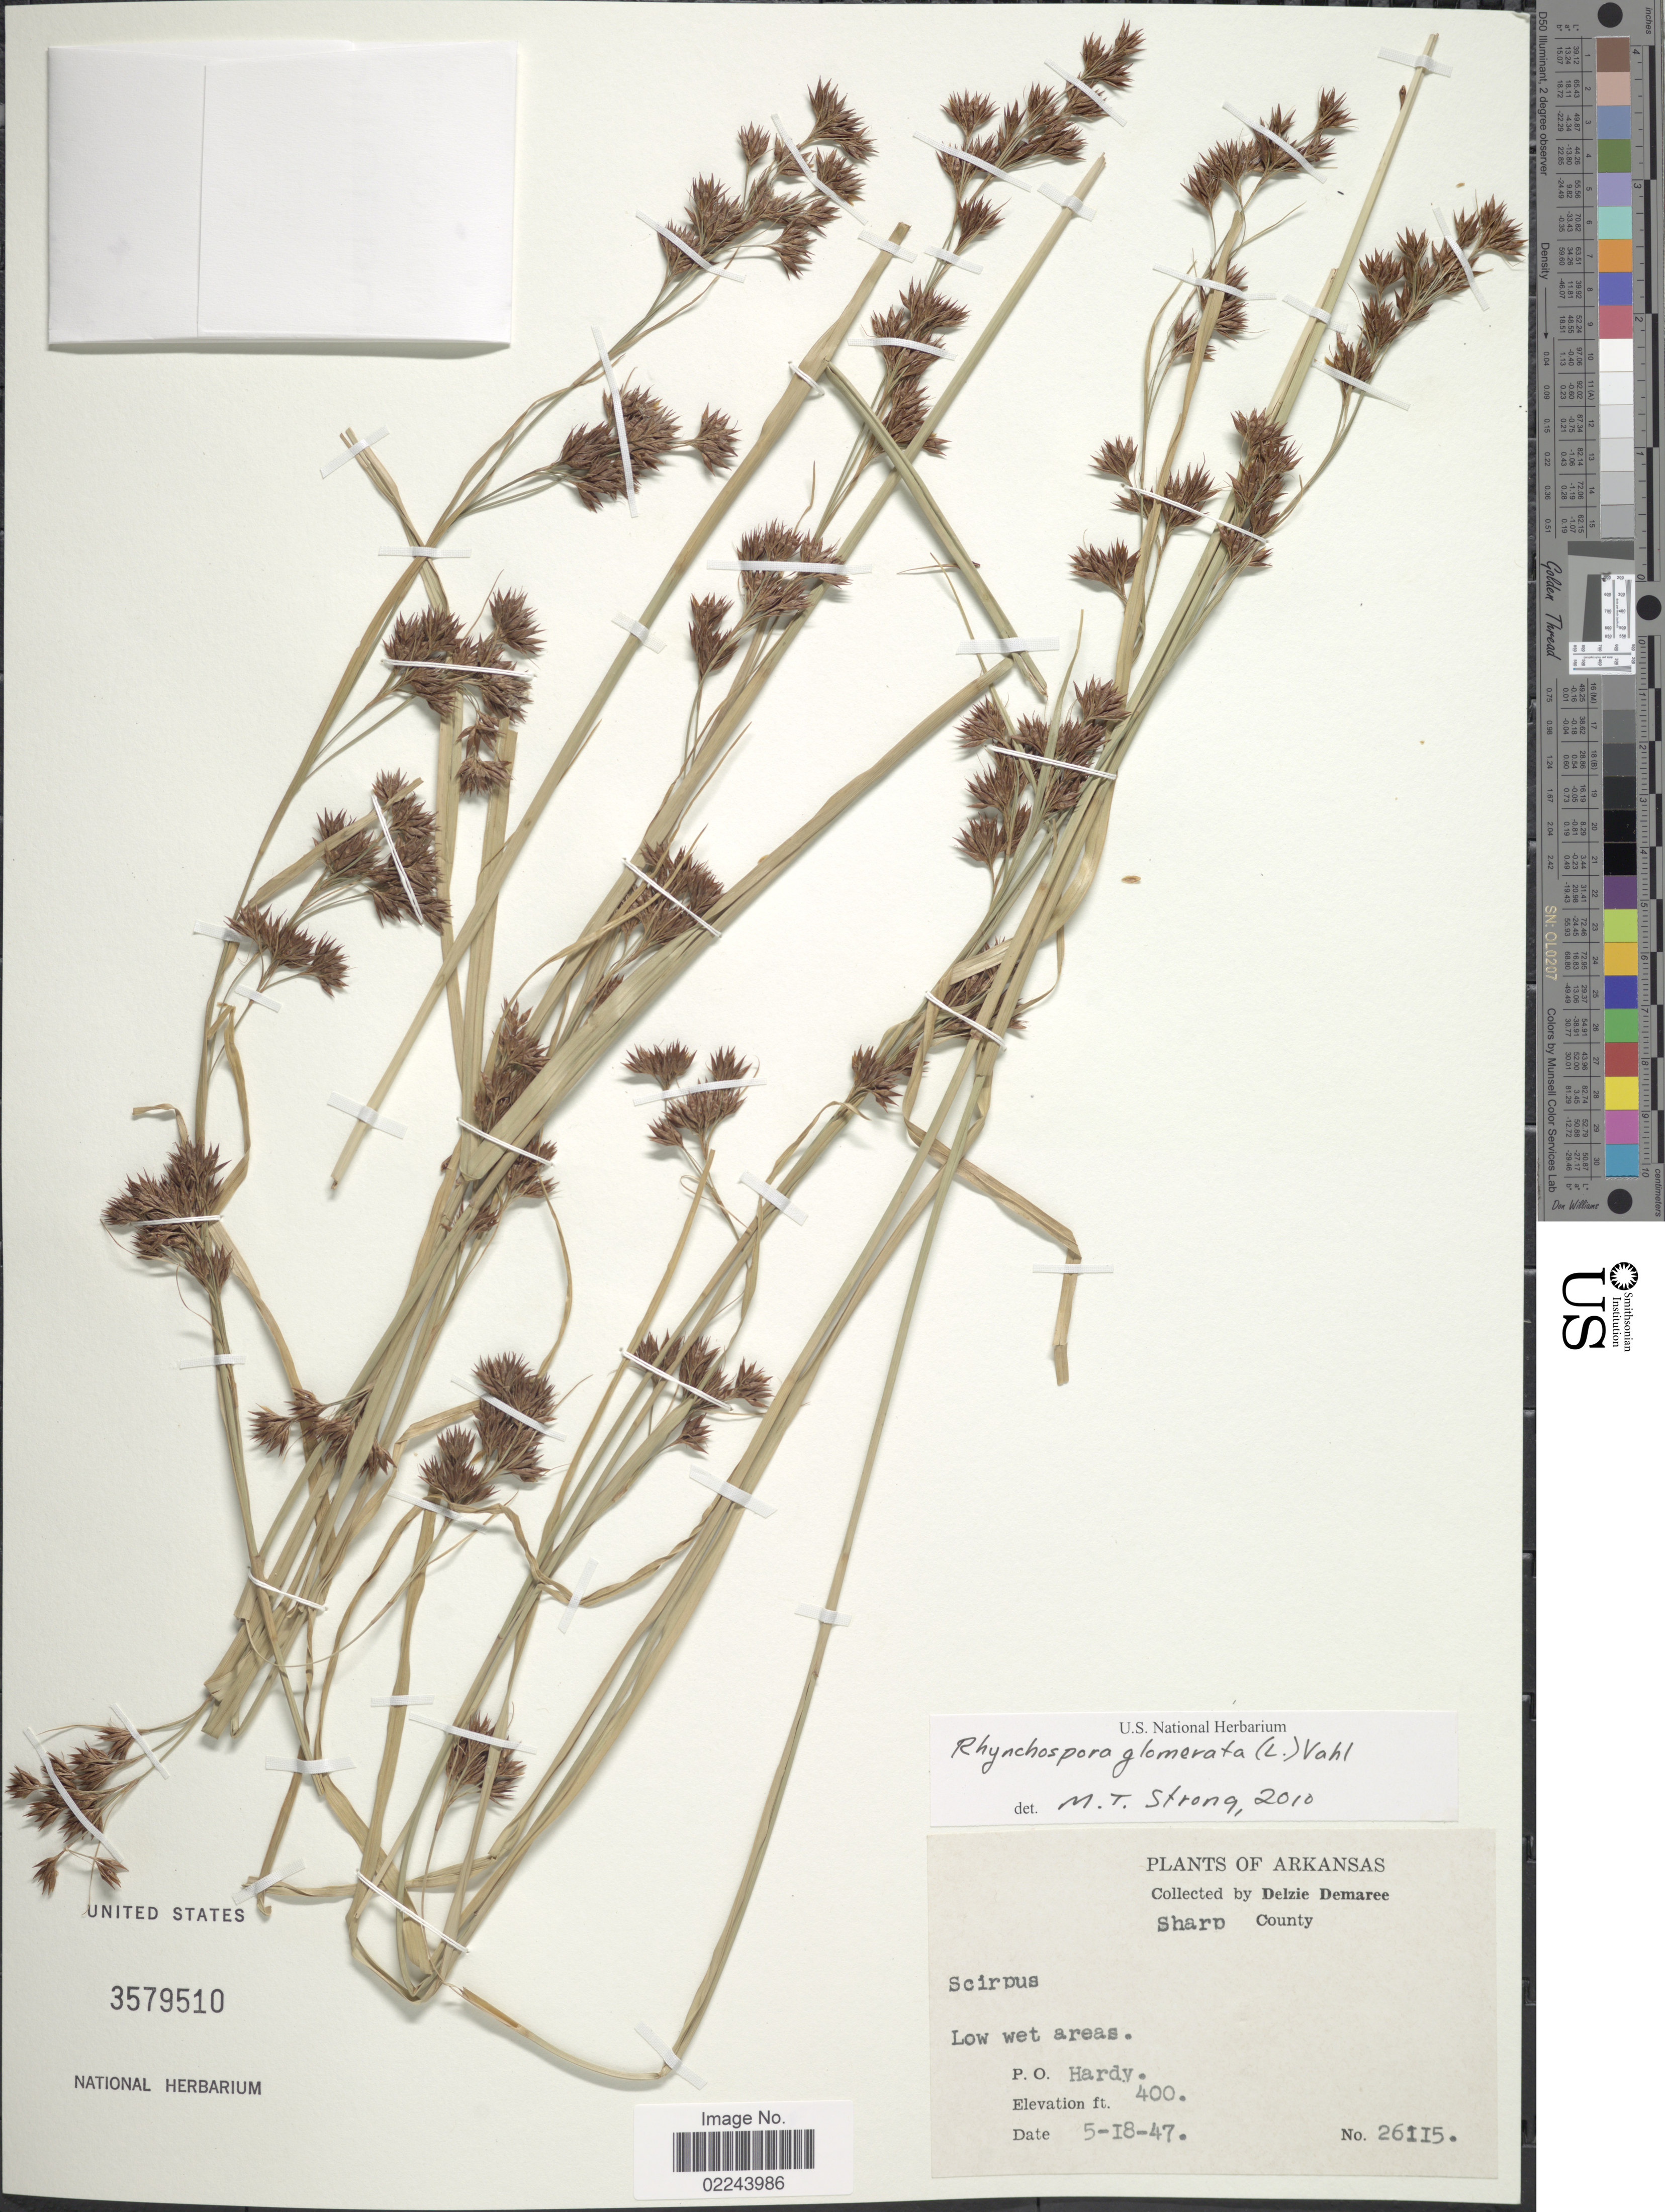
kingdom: Plantae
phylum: Tracheophyta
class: Liliopsida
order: Poales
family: Cyperaceae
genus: Rhynchospora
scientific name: Rhynchospora glomerata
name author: (L.) Vahl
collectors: D. Demaree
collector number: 26115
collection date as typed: Transcribed d/m/y: 18/5/47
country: United States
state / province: Arkansas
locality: Sharp County, P.O. Hardy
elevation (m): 122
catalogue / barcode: US 3579510